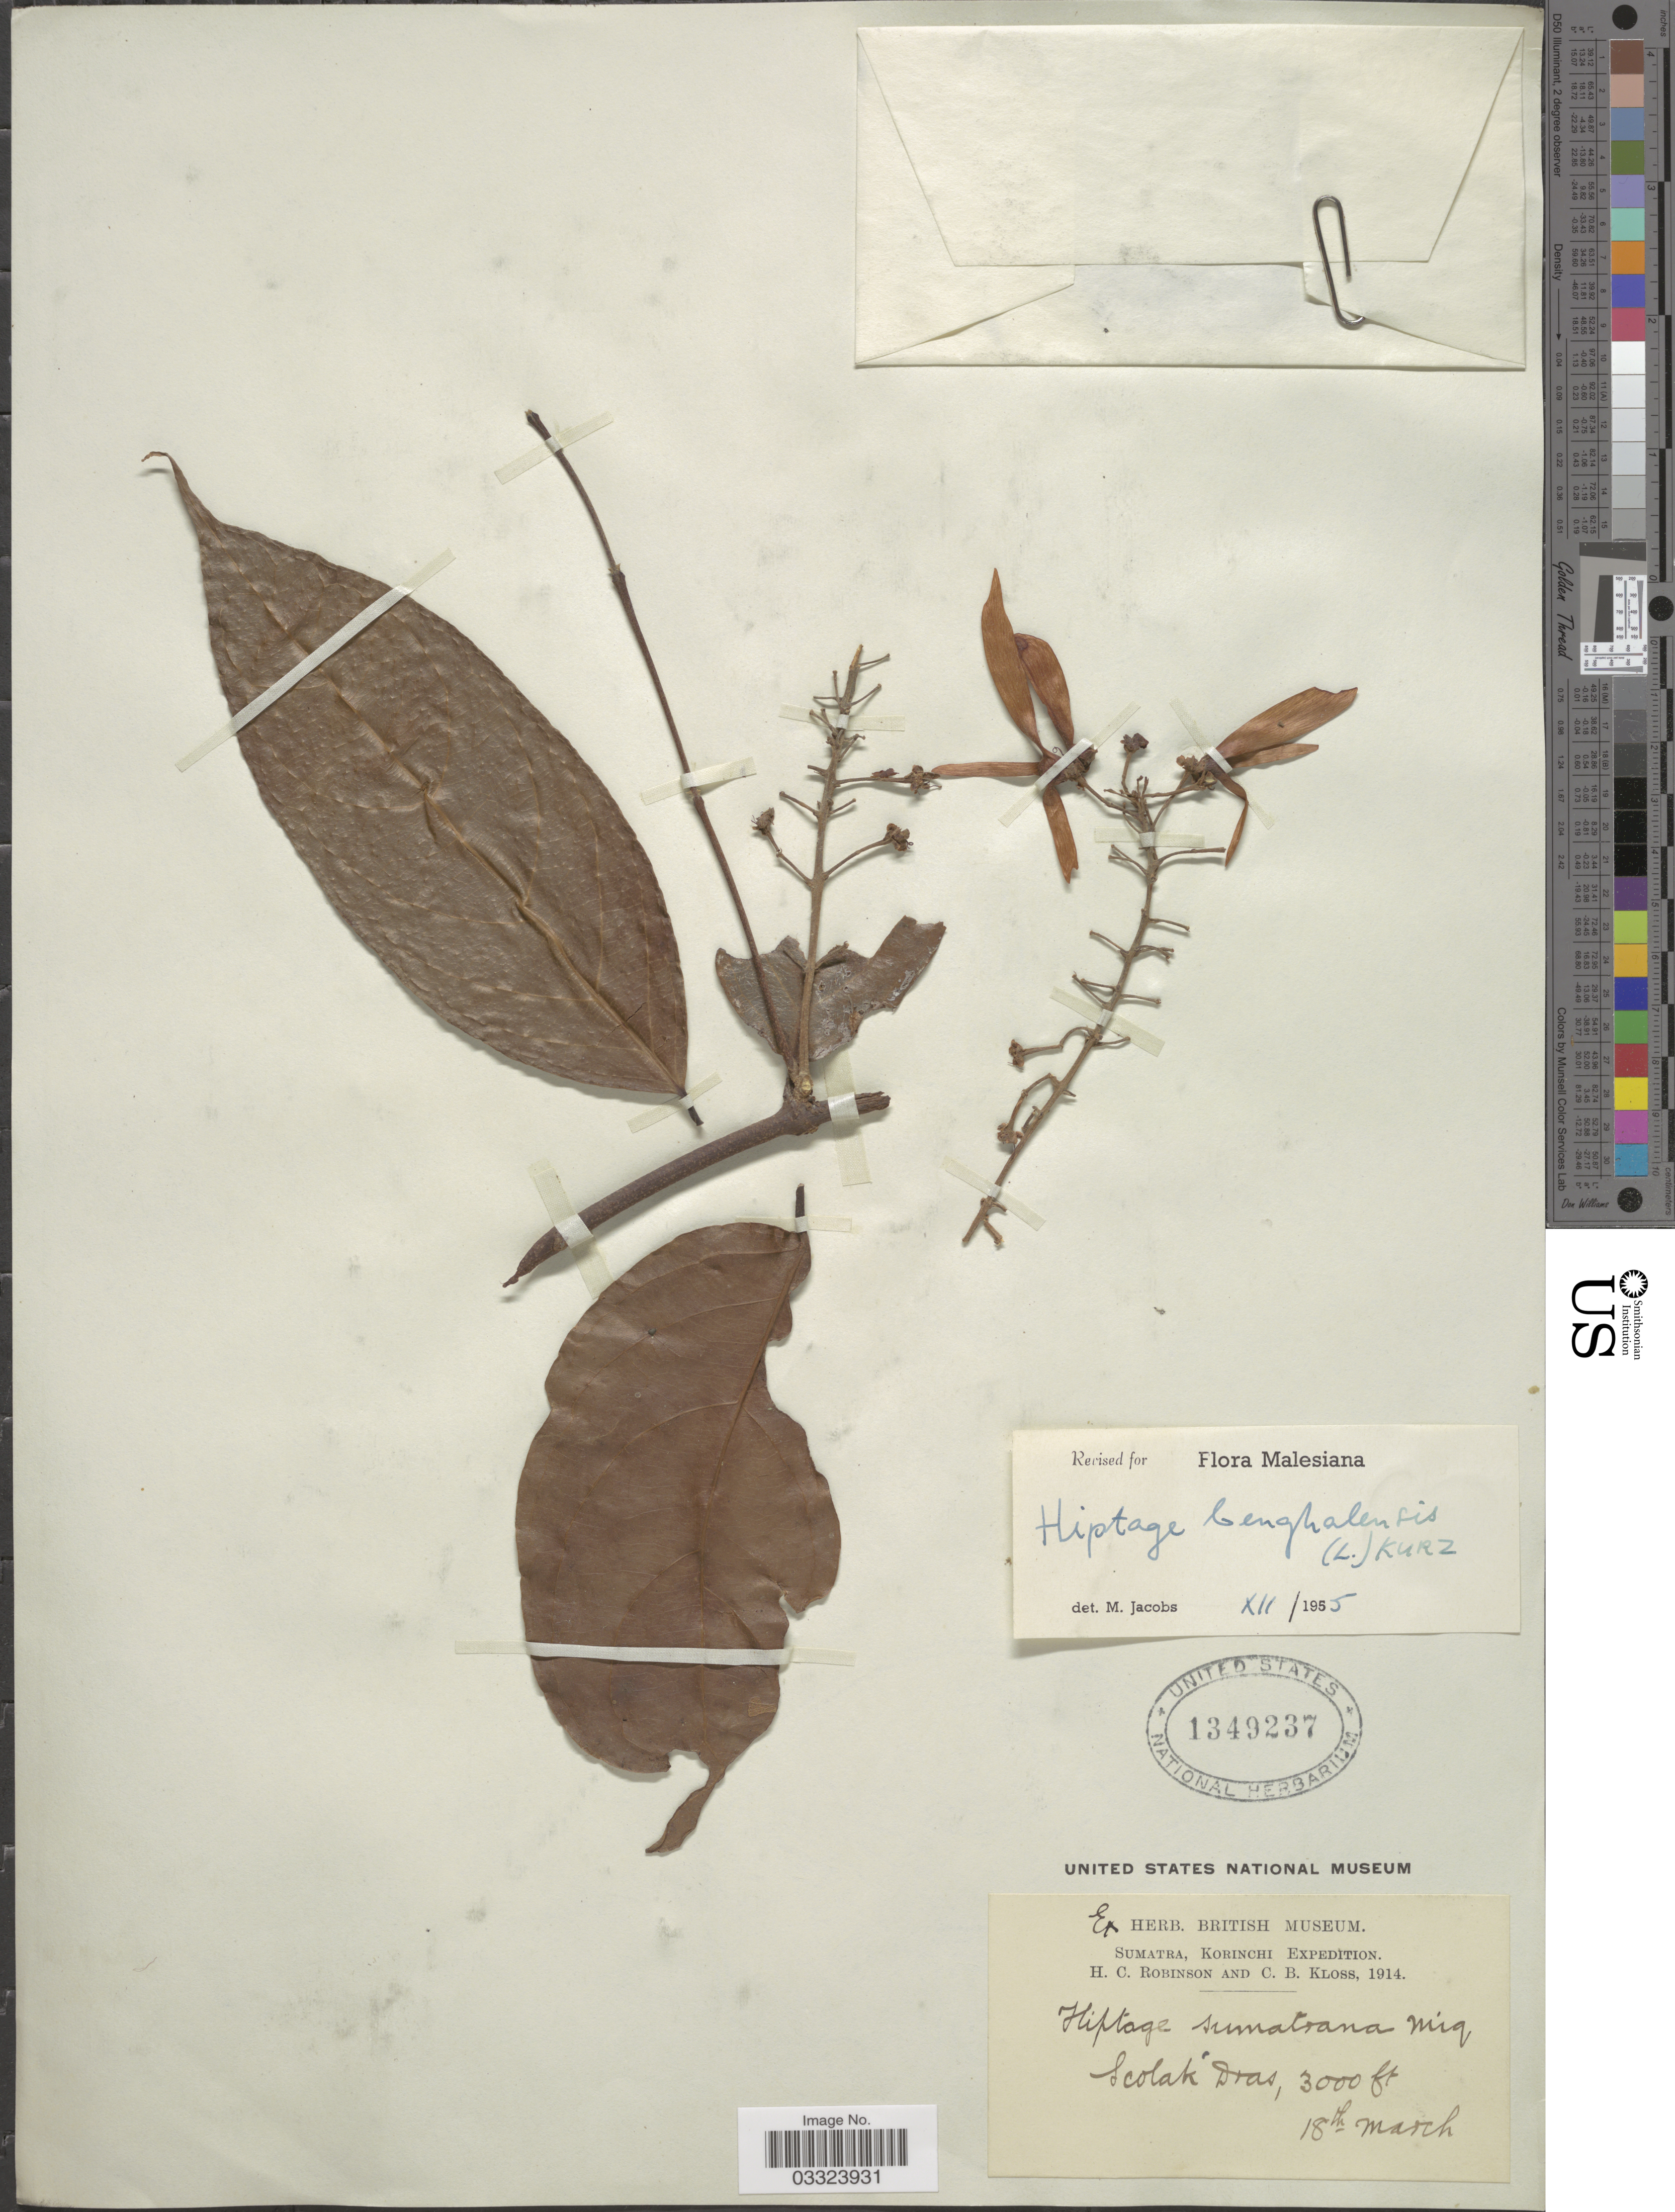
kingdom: Plantae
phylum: Tracheophyta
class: Magnoliopsida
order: Malpighiales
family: Malpighiaceae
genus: Hiptage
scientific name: Hiptage benghalensis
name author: (L.) Kurz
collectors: H. C. Robinson & C. Kloss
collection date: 1914-03-18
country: Indonesia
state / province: Sumatra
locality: Korinchi, Scolak Dras.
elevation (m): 914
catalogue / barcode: US 1349237